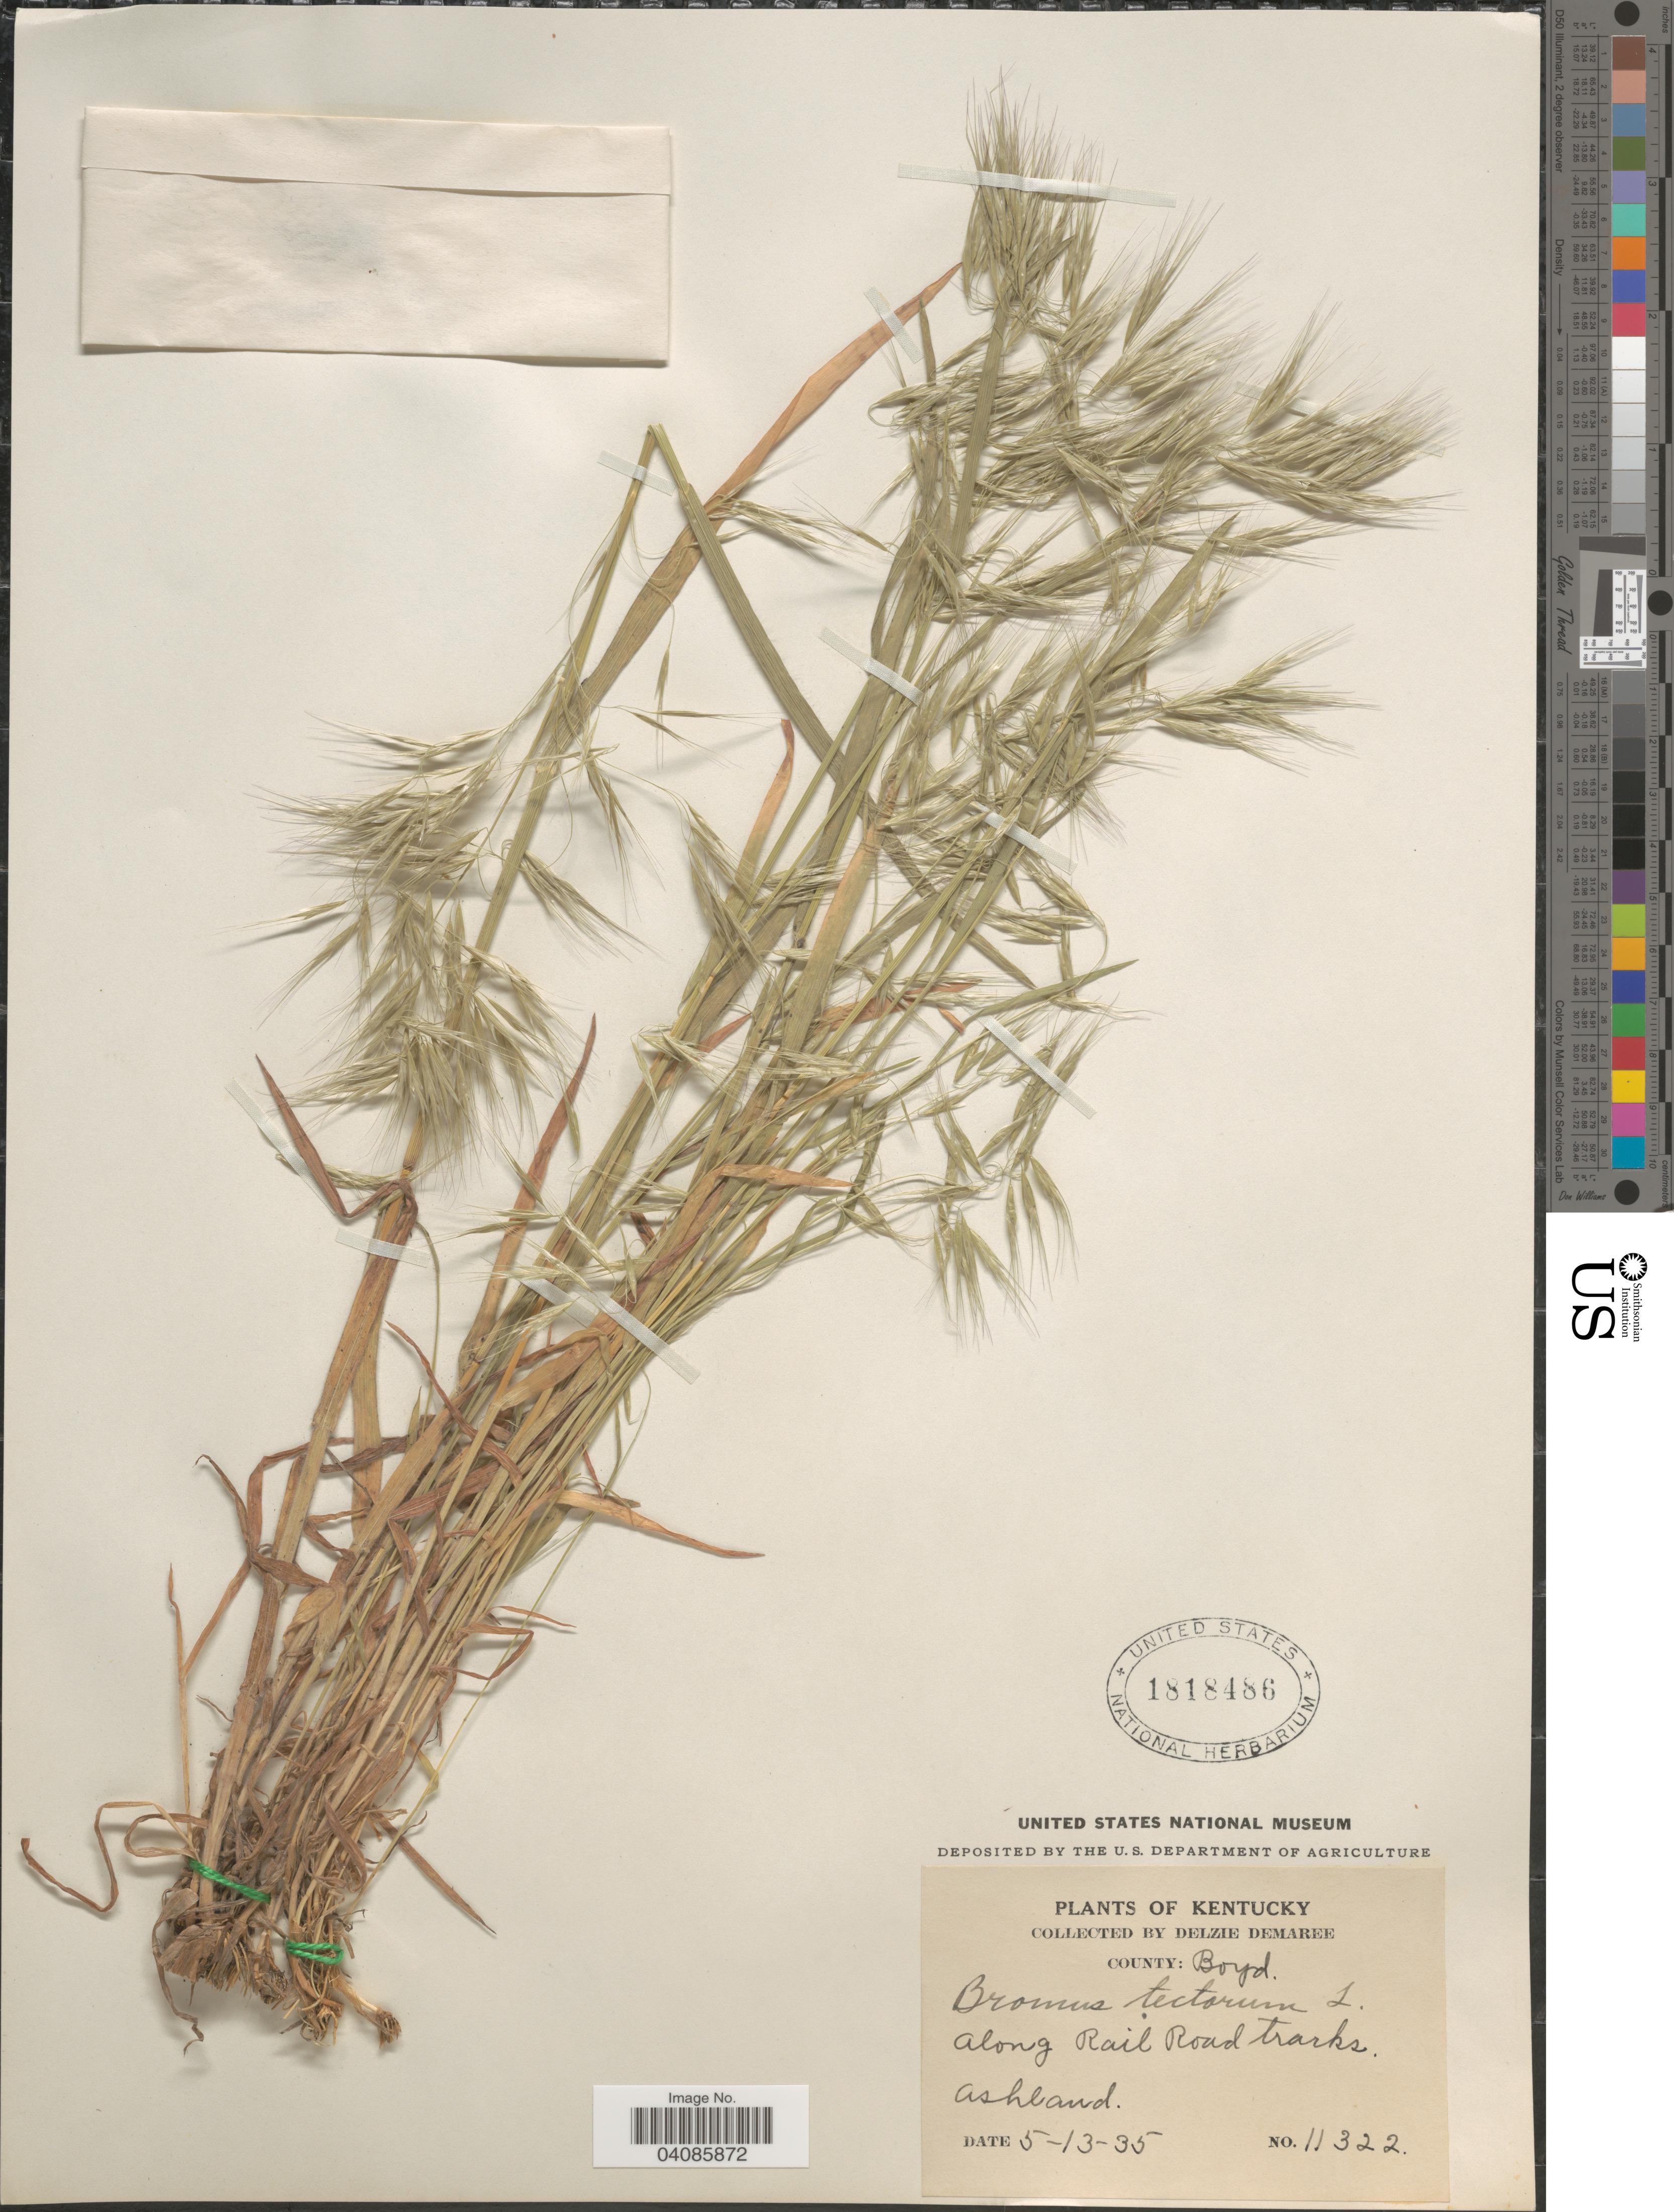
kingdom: Plantae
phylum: Tracheophyta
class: Liliopsida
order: Poales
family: Poaceae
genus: Bromus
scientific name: Bromus tectorum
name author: L.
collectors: D. Demaree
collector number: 11322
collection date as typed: Transcribed d/m/y: 13/5/35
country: United States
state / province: Kentucky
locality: County: Boyd. Along Rail Road tracks. Ashland.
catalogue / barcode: US 1818486